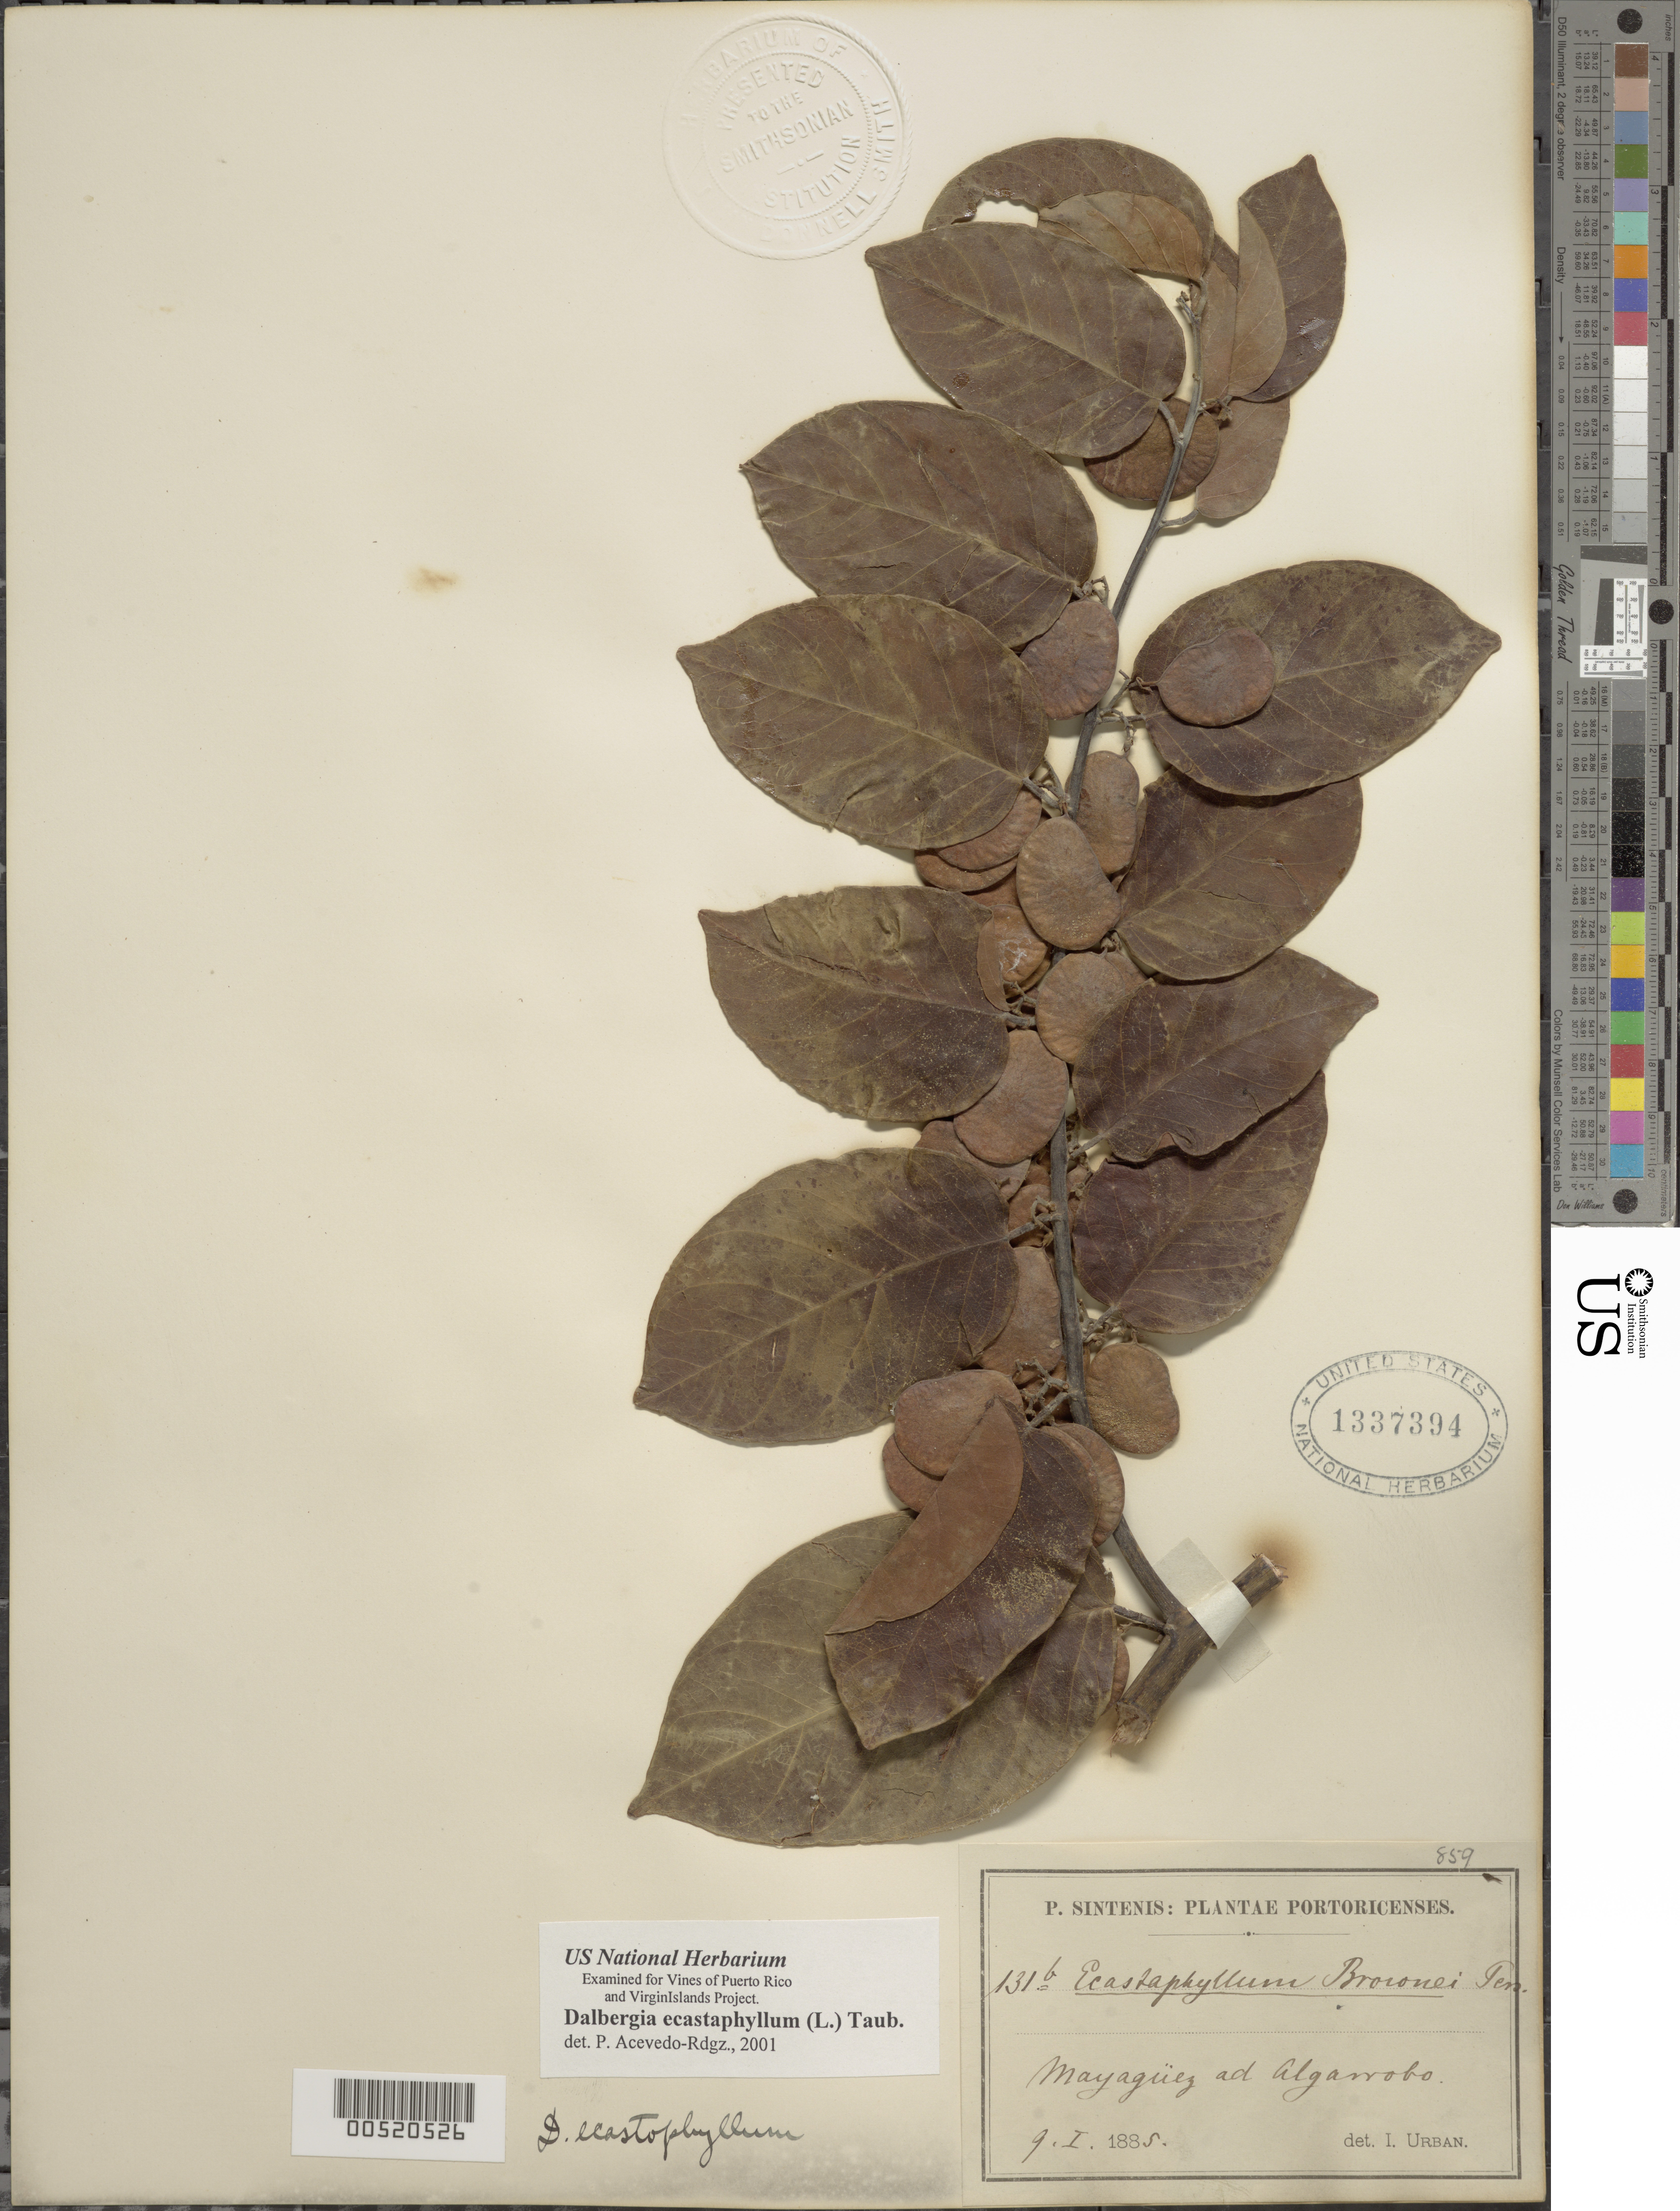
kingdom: Plantae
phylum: Tracheophyta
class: Magnoliopsida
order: Fabales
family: Fabaceae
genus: Dalbergia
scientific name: Dalbergia hecastophyllum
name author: (L.) Taub.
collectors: P. Sintenis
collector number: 131 b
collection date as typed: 09 Jan 1885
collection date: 1885-01-09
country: Puerto Rico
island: Greater Antilles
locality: Mayagüez ad Algamobo.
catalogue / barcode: US 1337394